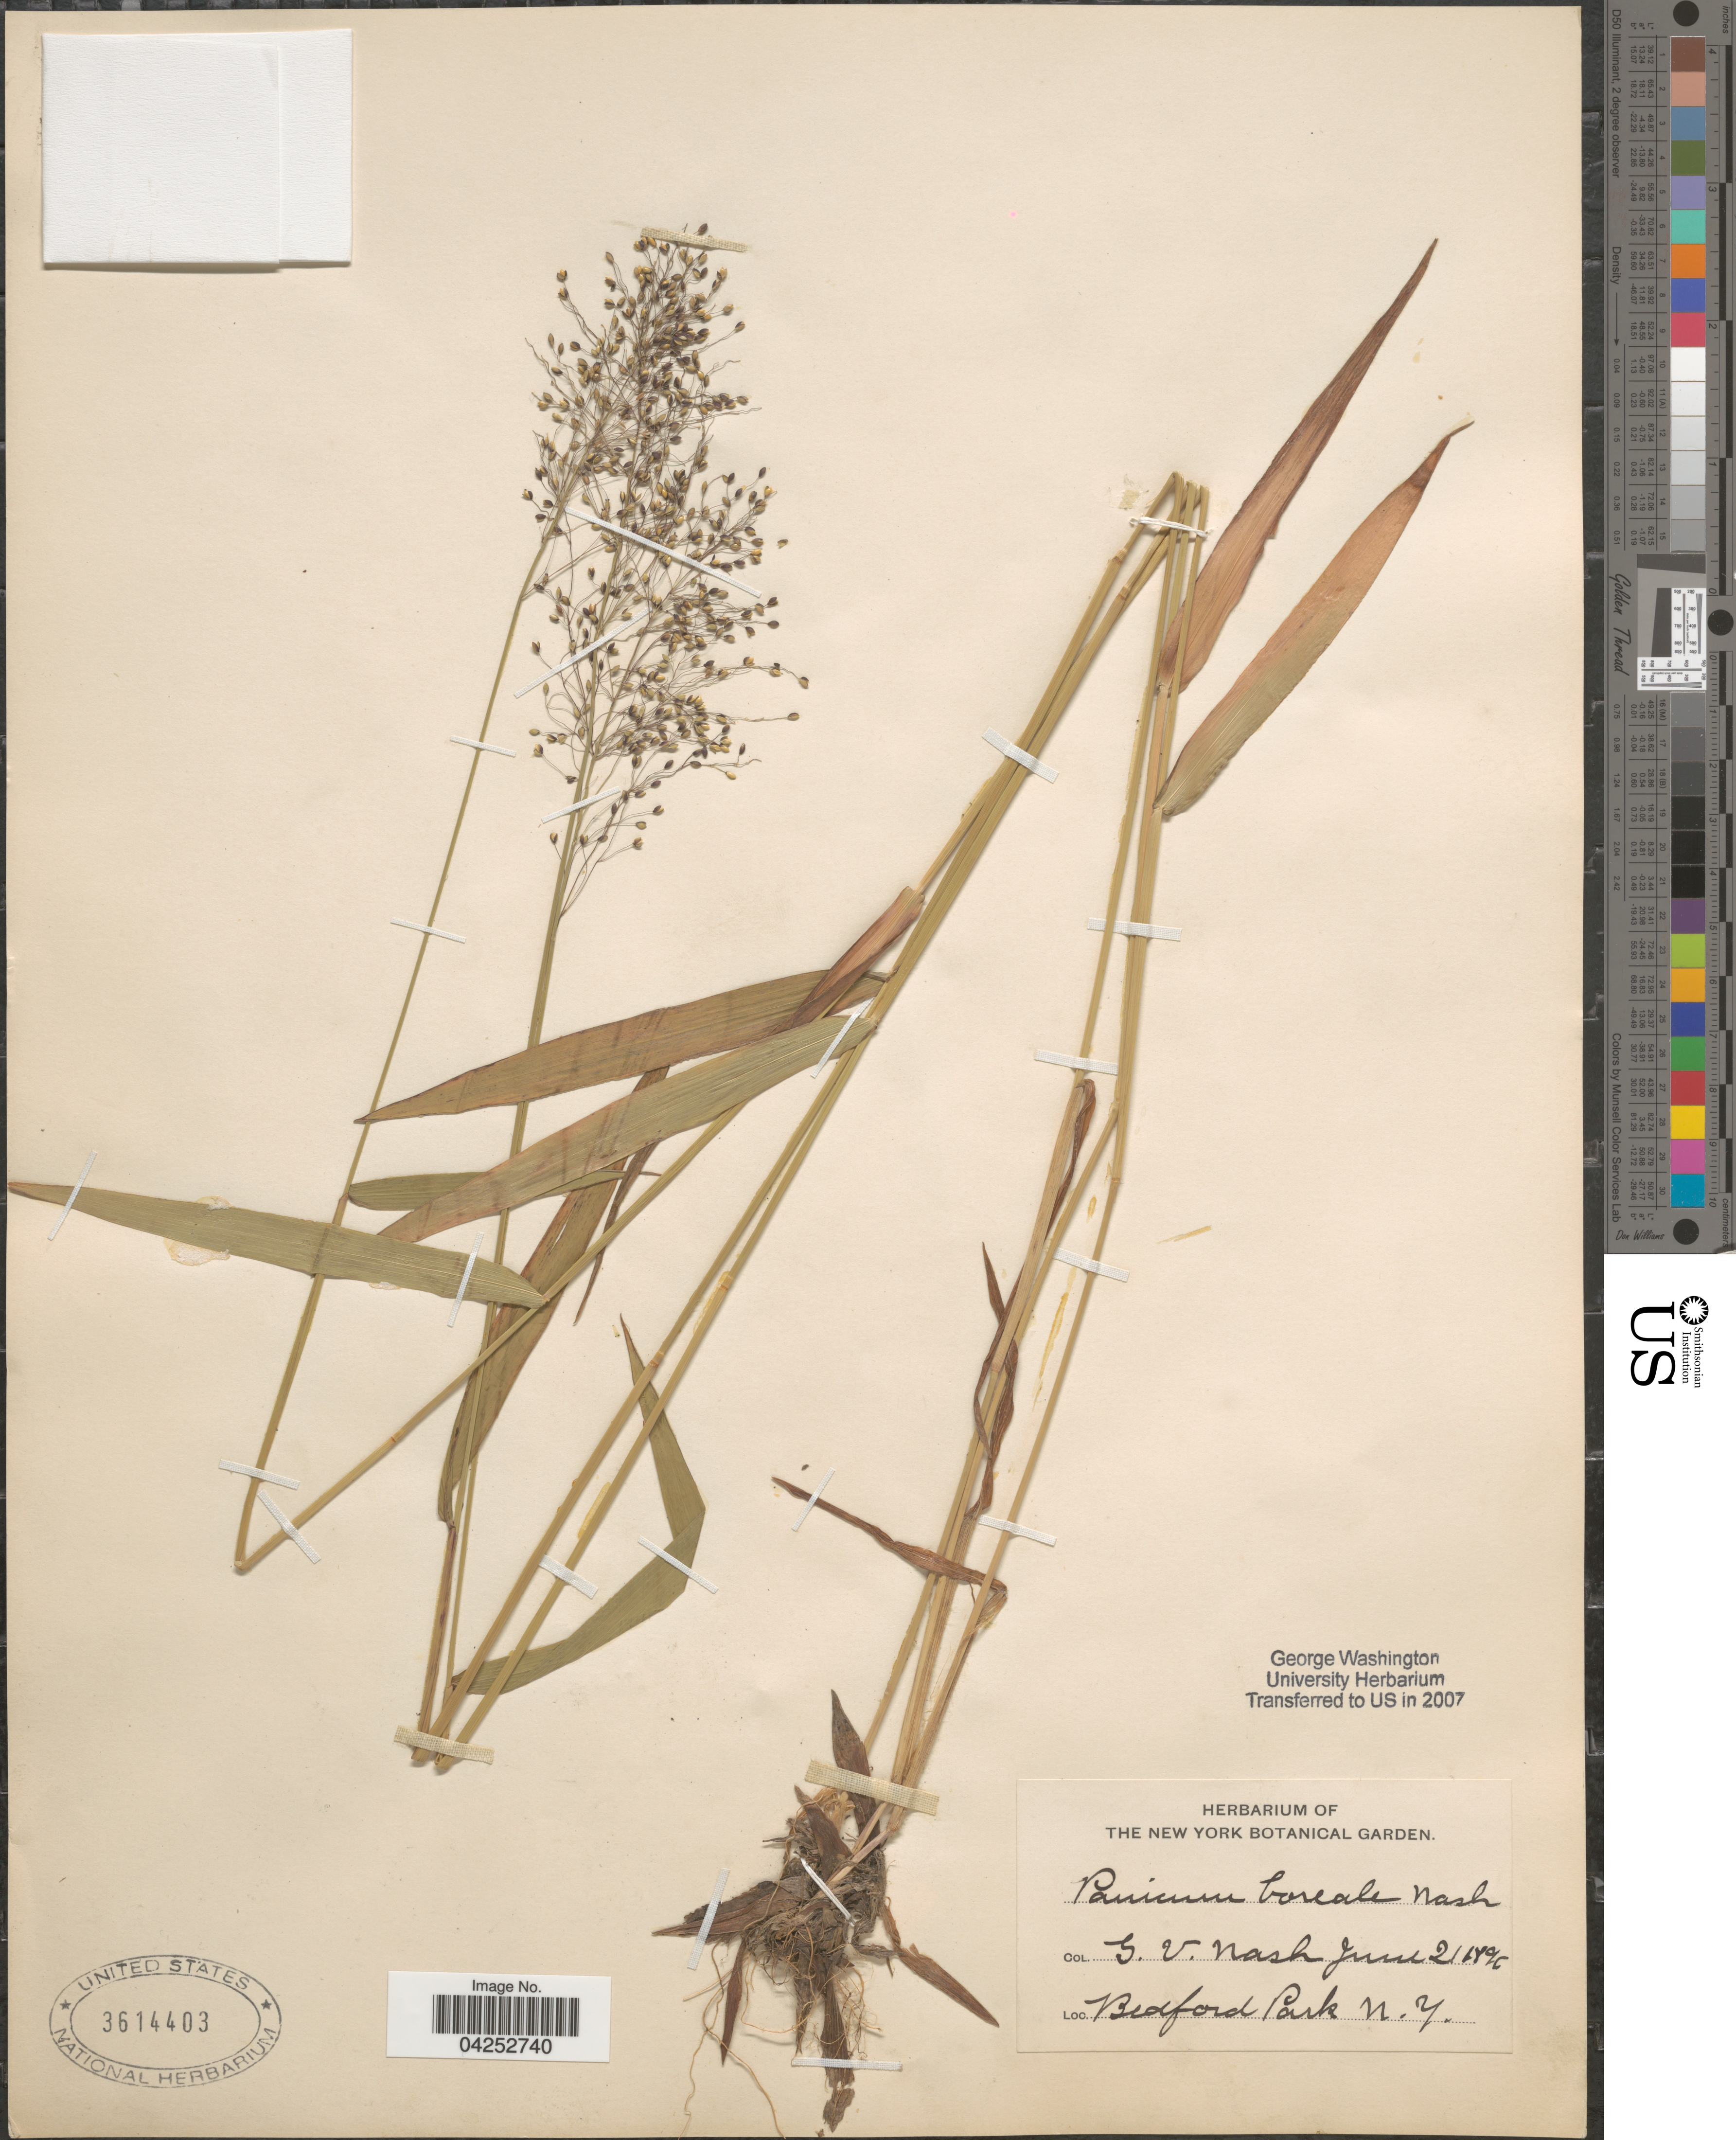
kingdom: Plantae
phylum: Tracheophyta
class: Liliopsida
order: Poales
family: Poaceae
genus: Dichanthelium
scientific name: Dichanthelium boreale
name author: (Nash) Freckmann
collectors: G. V. Nash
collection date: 1896-07-21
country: United States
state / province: New York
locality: Bedford Park.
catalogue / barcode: US 3614403